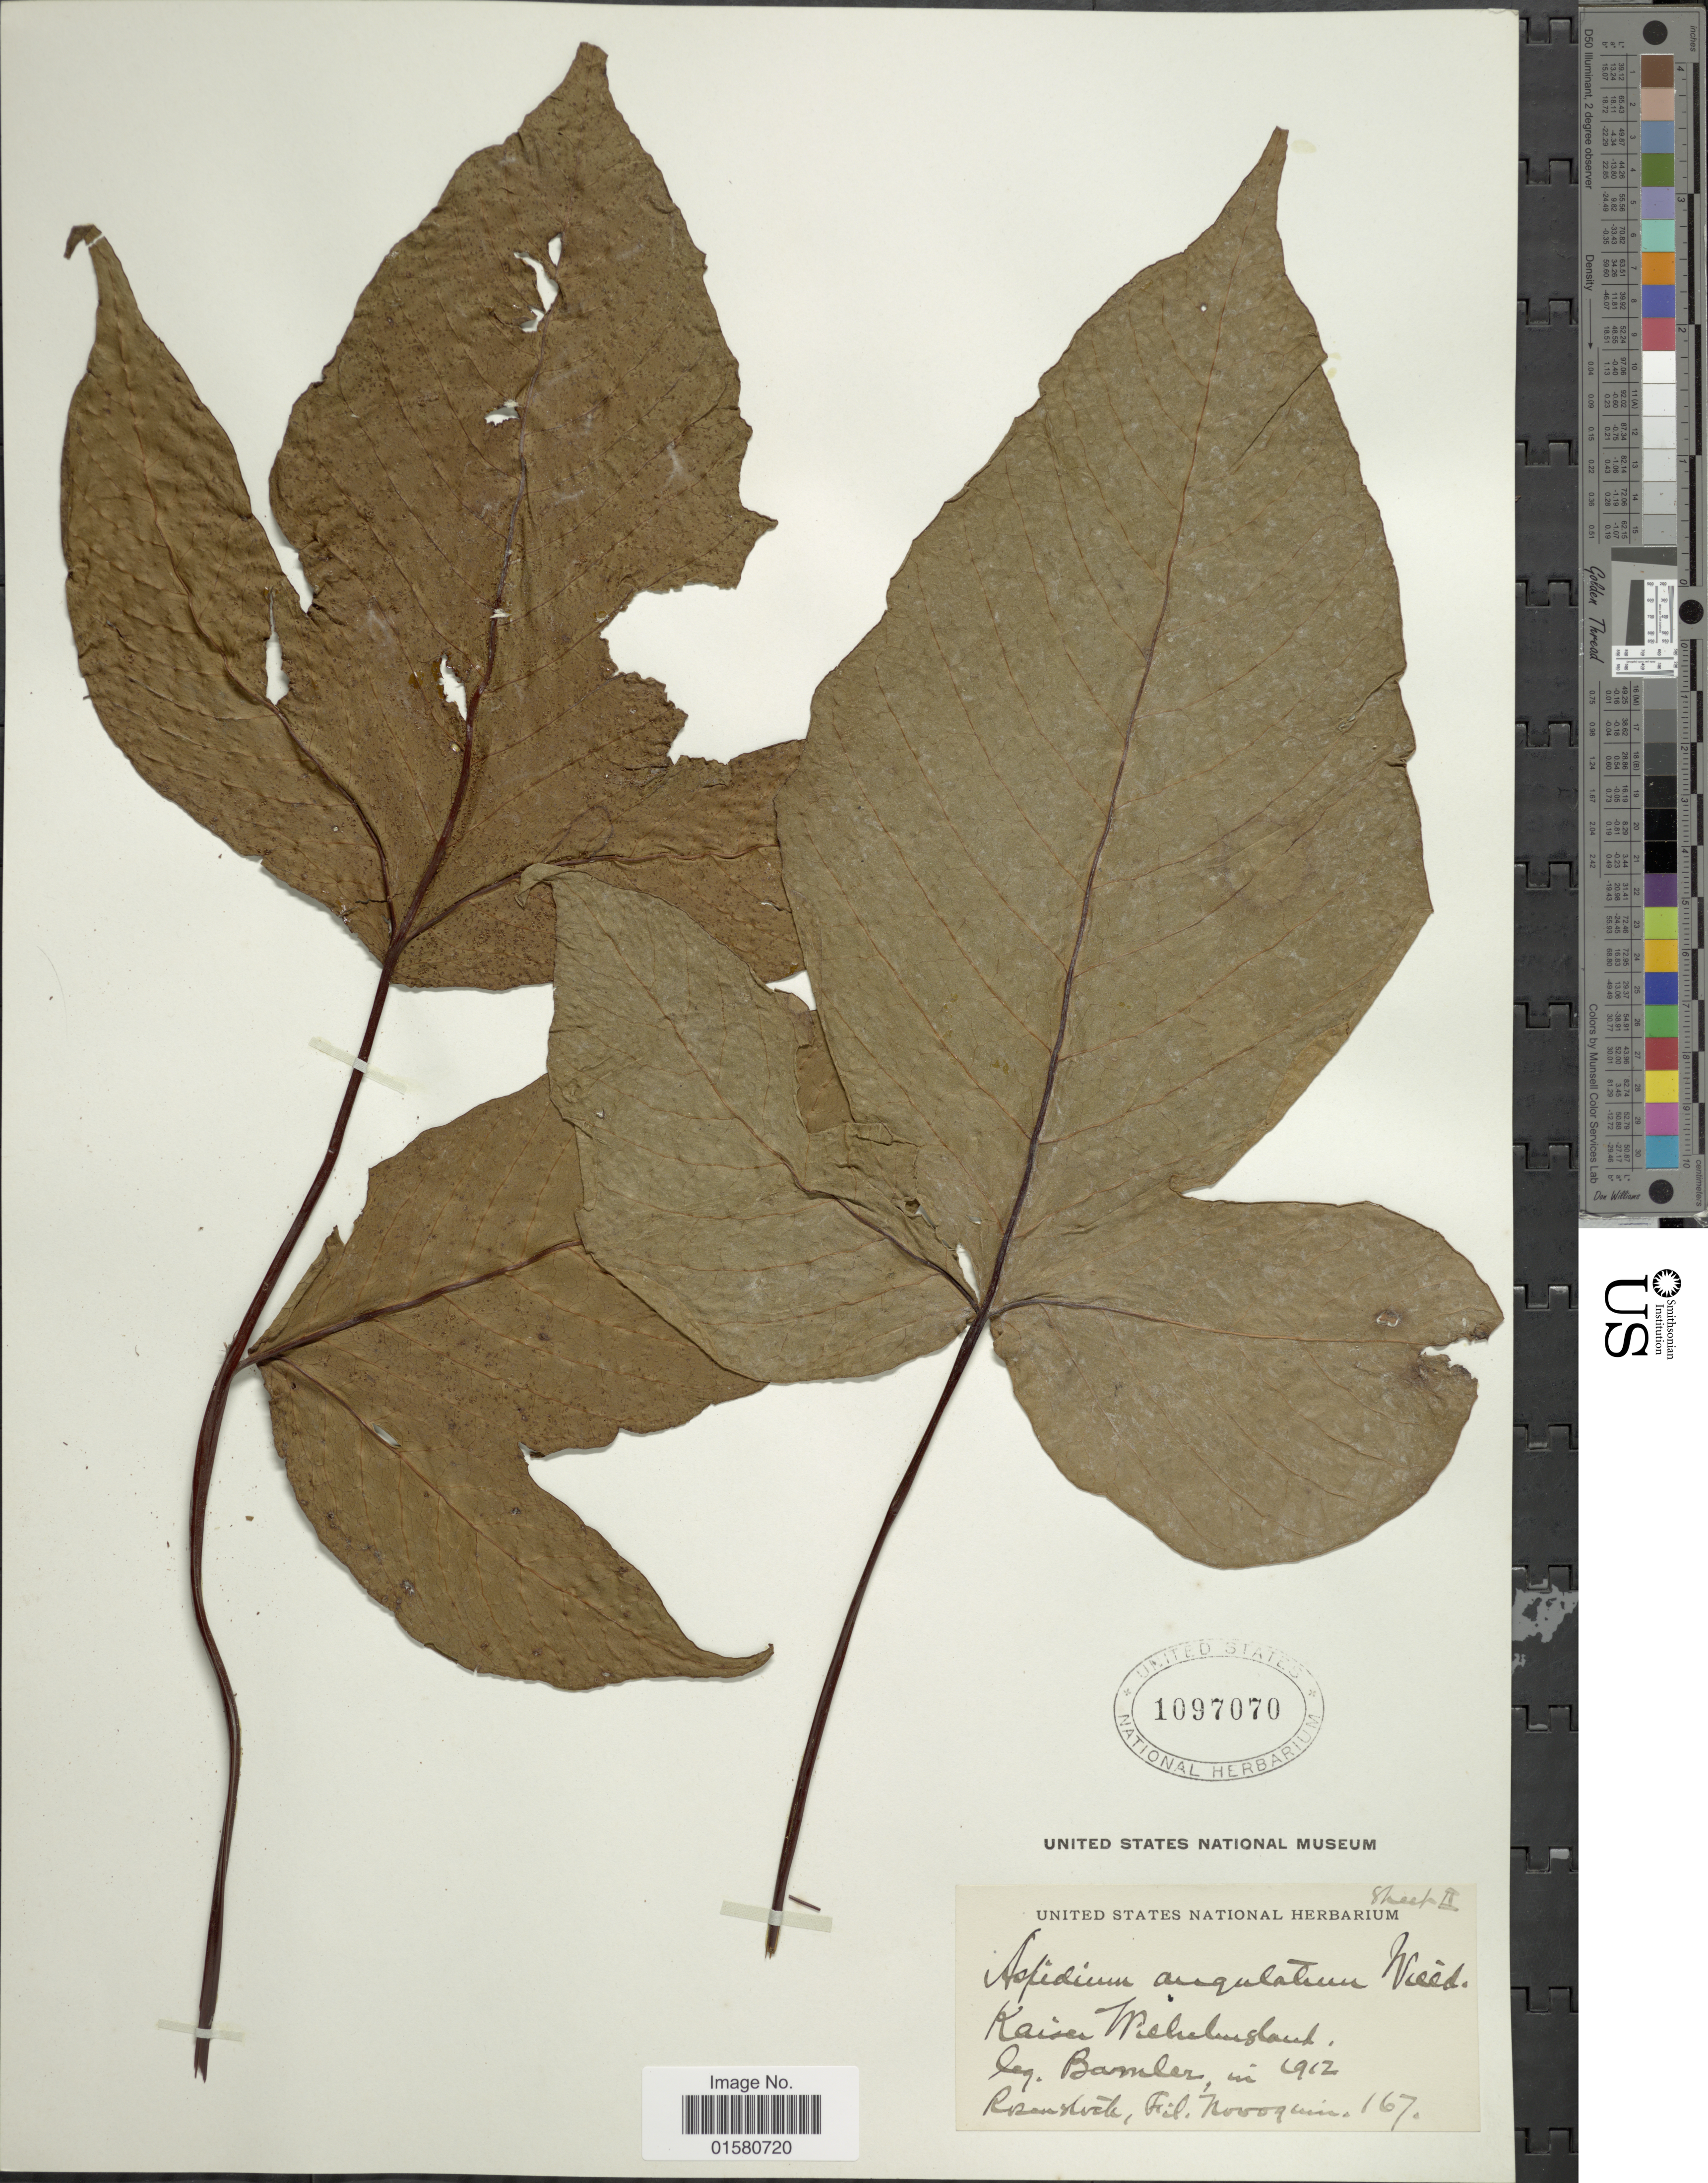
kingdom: Plantae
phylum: Tracheophyta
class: Polypodiopsida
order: Polypodiales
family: Tectariaceae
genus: Tectaria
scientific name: Tectaria angulata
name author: (Willd.) Copel.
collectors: Bamler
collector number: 167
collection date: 1912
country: Papua New Guinea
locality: Kaiser Wilhelmsland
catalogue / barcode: US 1097070